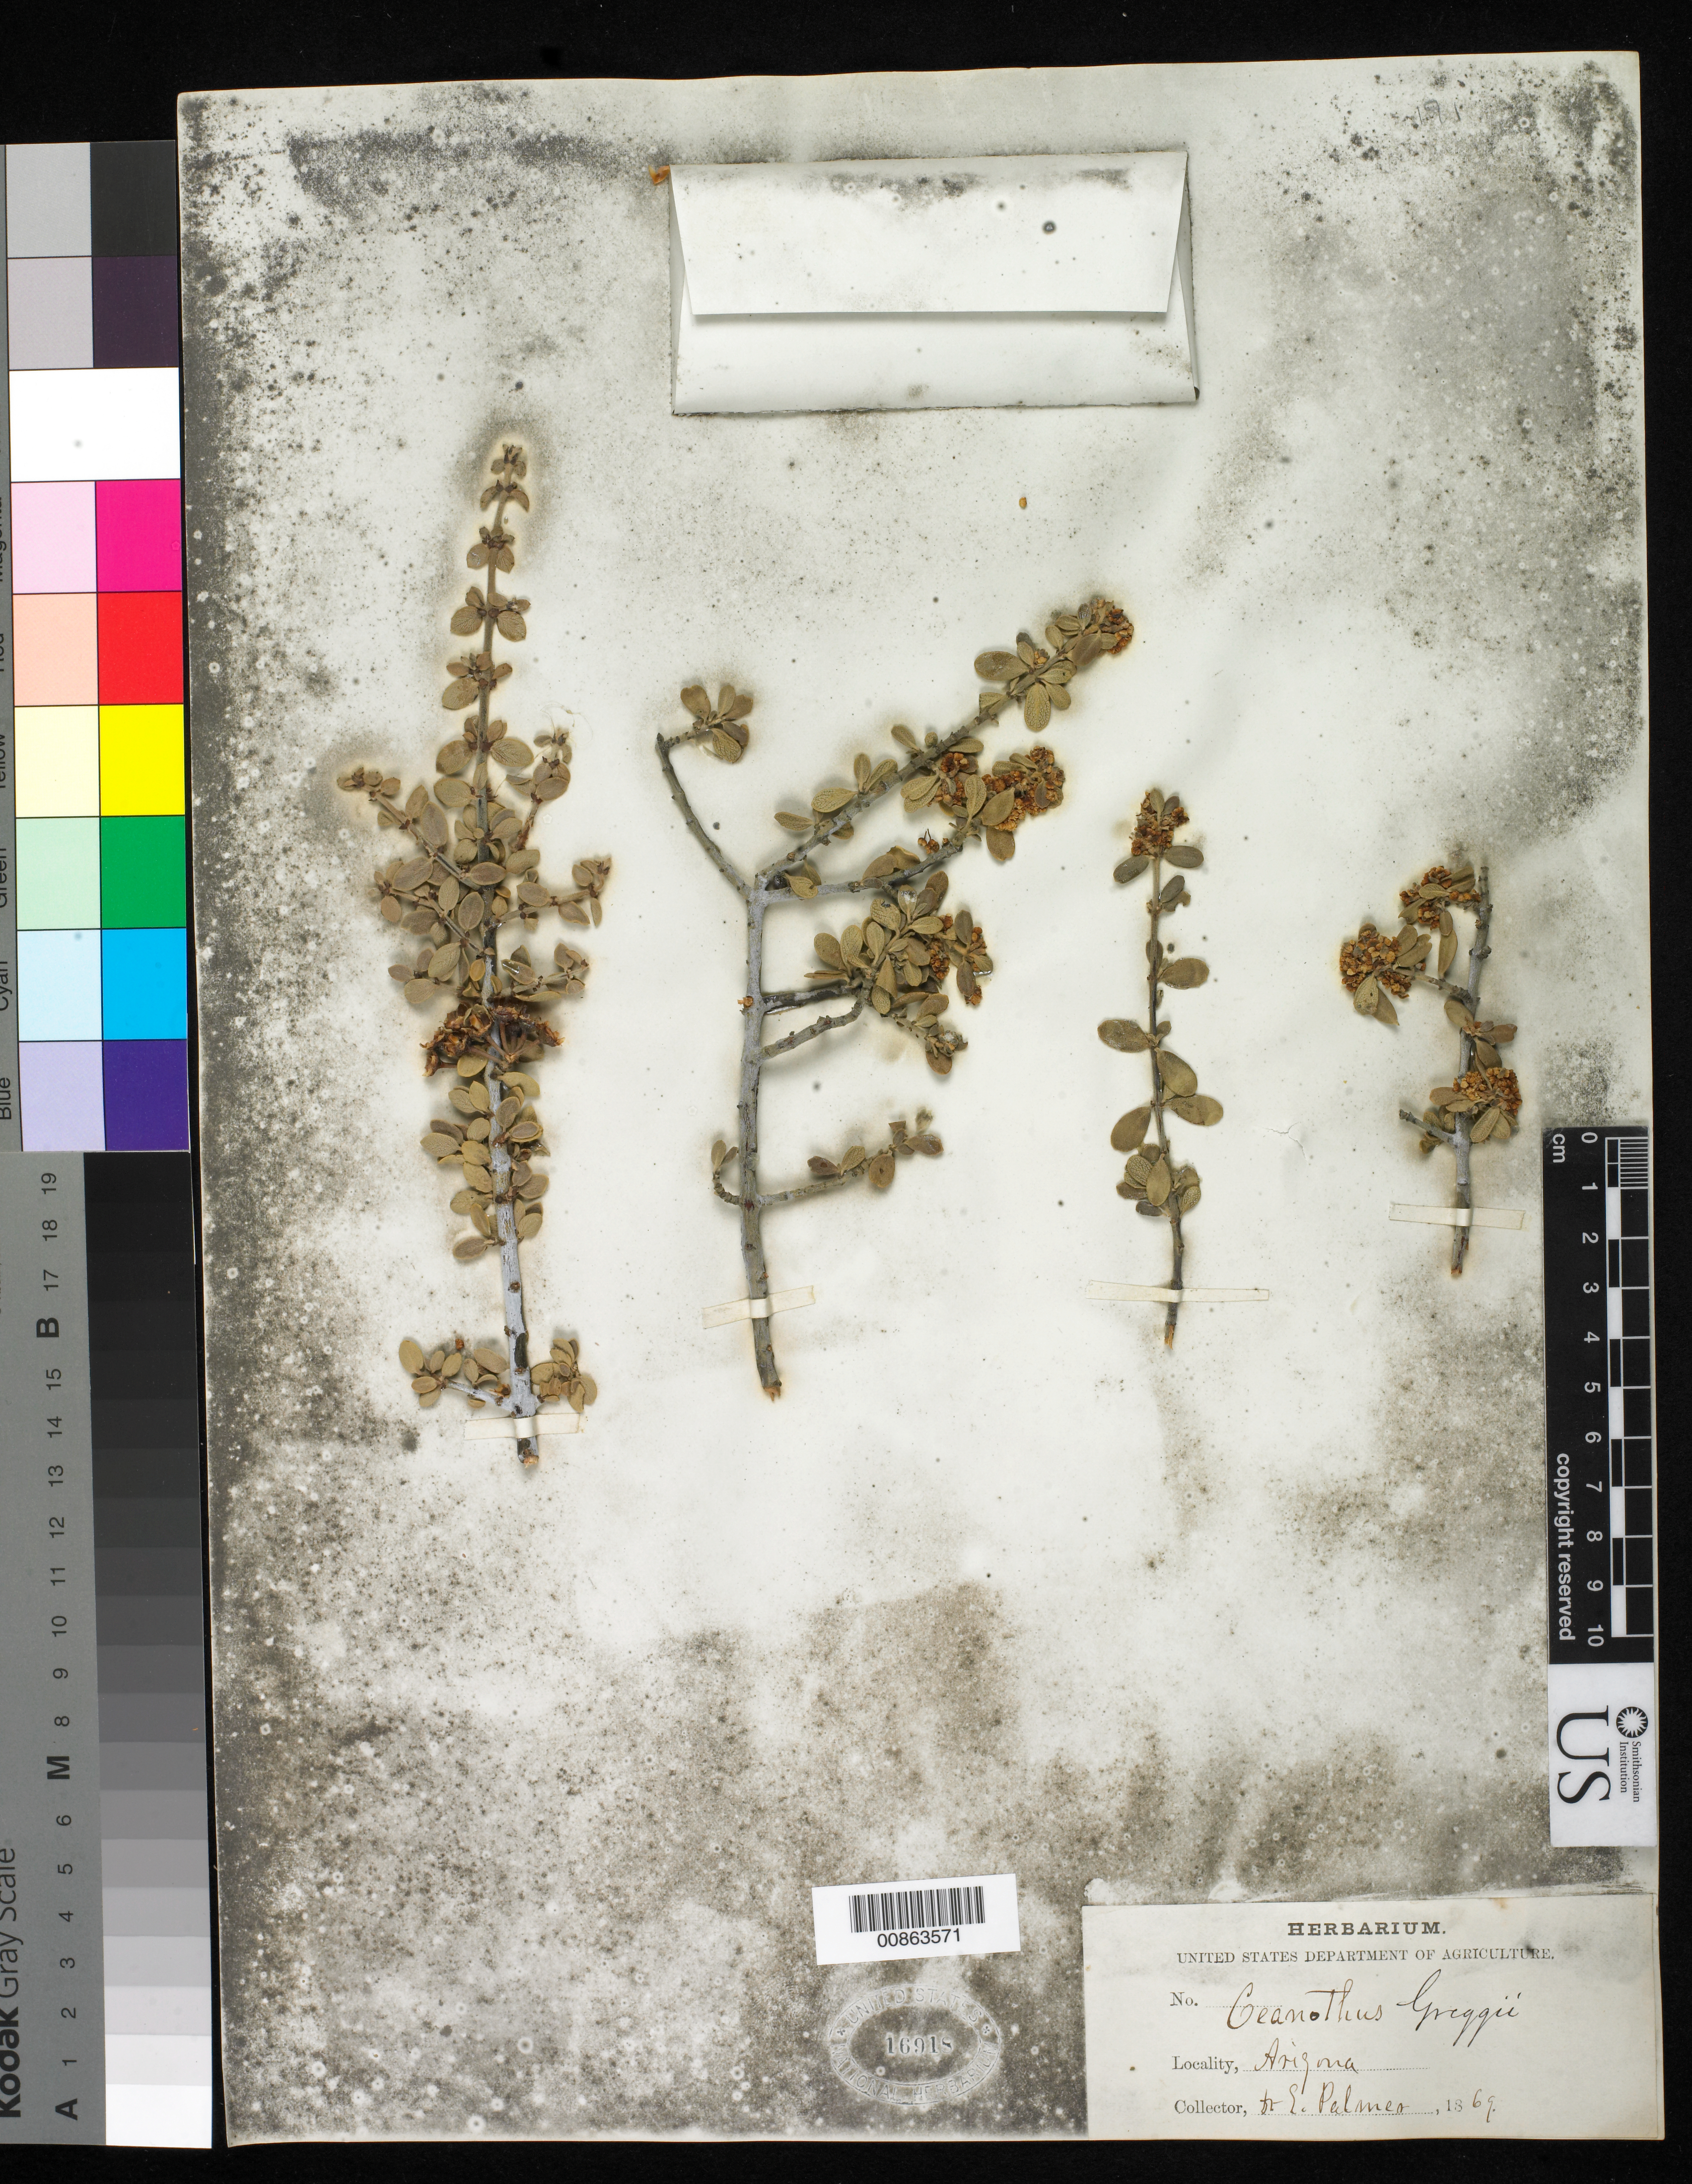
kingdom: Plantae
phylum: Tracheophyta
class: Magnoliopsida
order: Rosales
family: Rhamnaceae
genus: Ceanothus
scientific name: Ceanothus greggii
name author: A. Gray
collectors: E. Palmer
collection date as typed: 1869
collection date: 1869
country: United States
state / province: Arizona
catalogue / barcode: US 16918